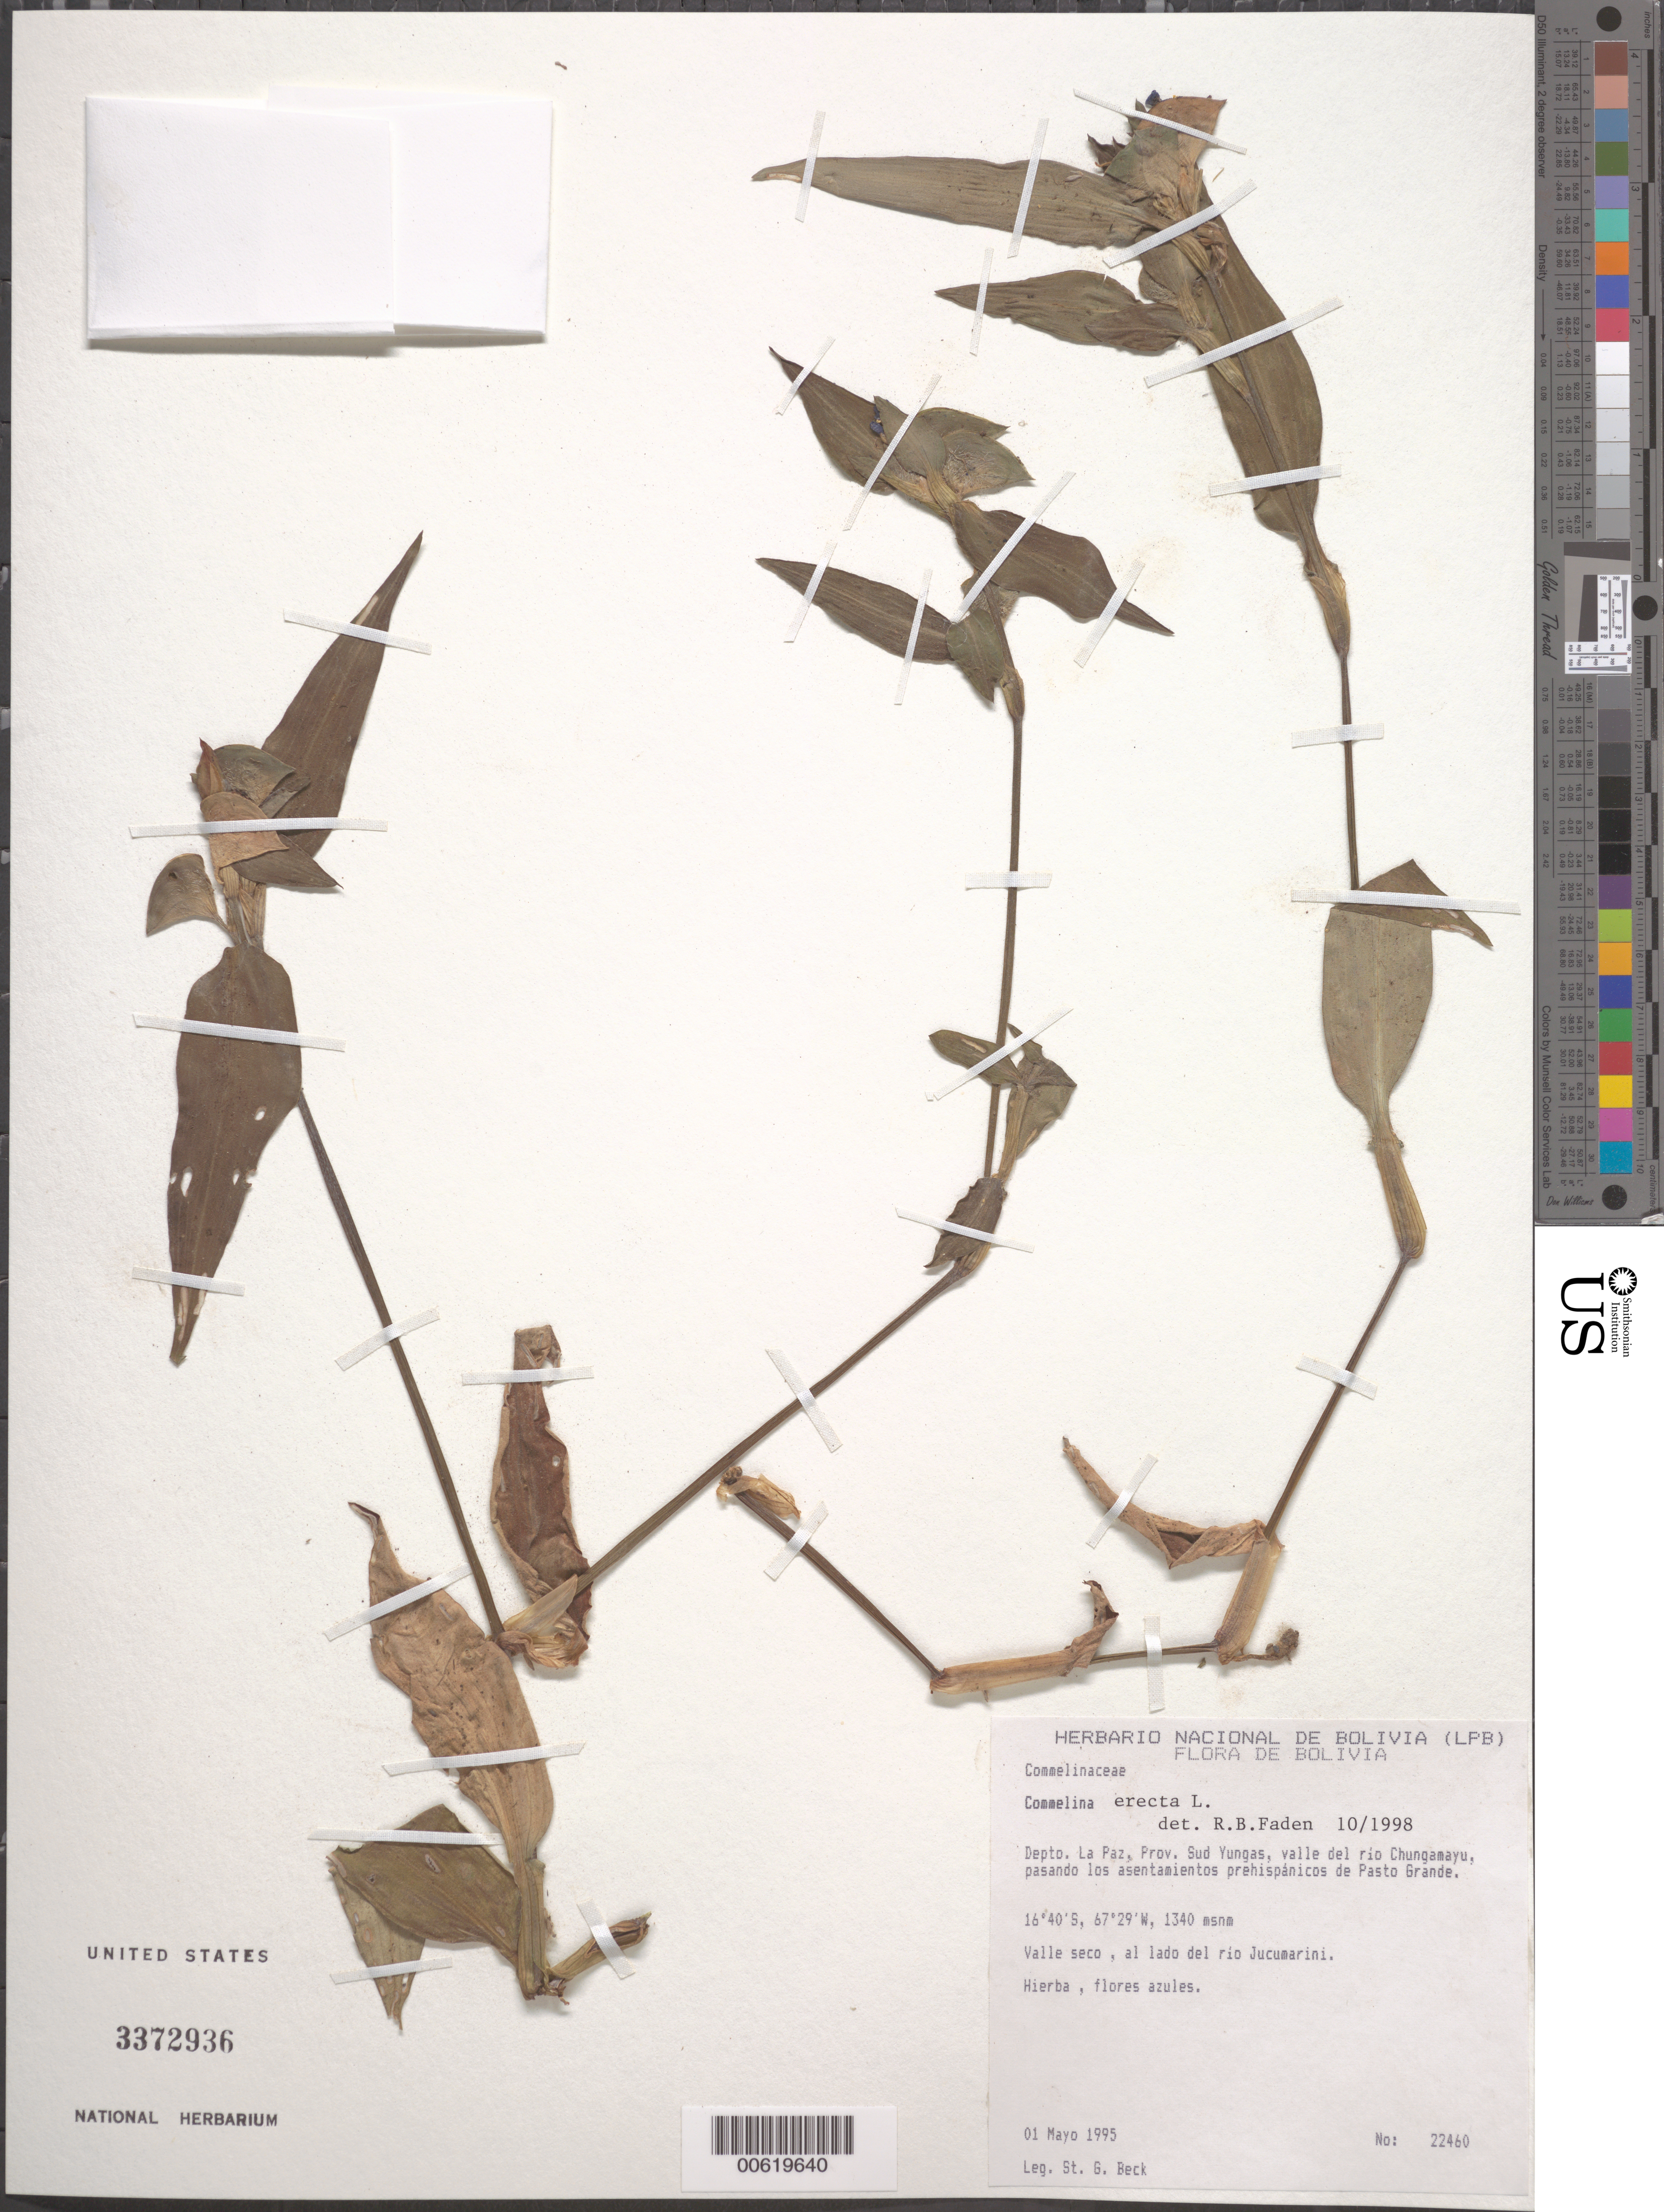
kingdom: Plantae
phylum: Tracheophyta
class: Liliopsida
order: Commelinales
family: Commelinaceae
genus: Commelina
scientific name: Commelina erecta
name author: L.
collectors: S. G. Beck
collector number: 22460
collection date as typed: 01 May 1995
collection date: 1995-05-01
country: Bolivia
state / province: La Paz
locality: Sud Yungas, Valle del Rio Chungamay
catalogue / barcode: US 3372936